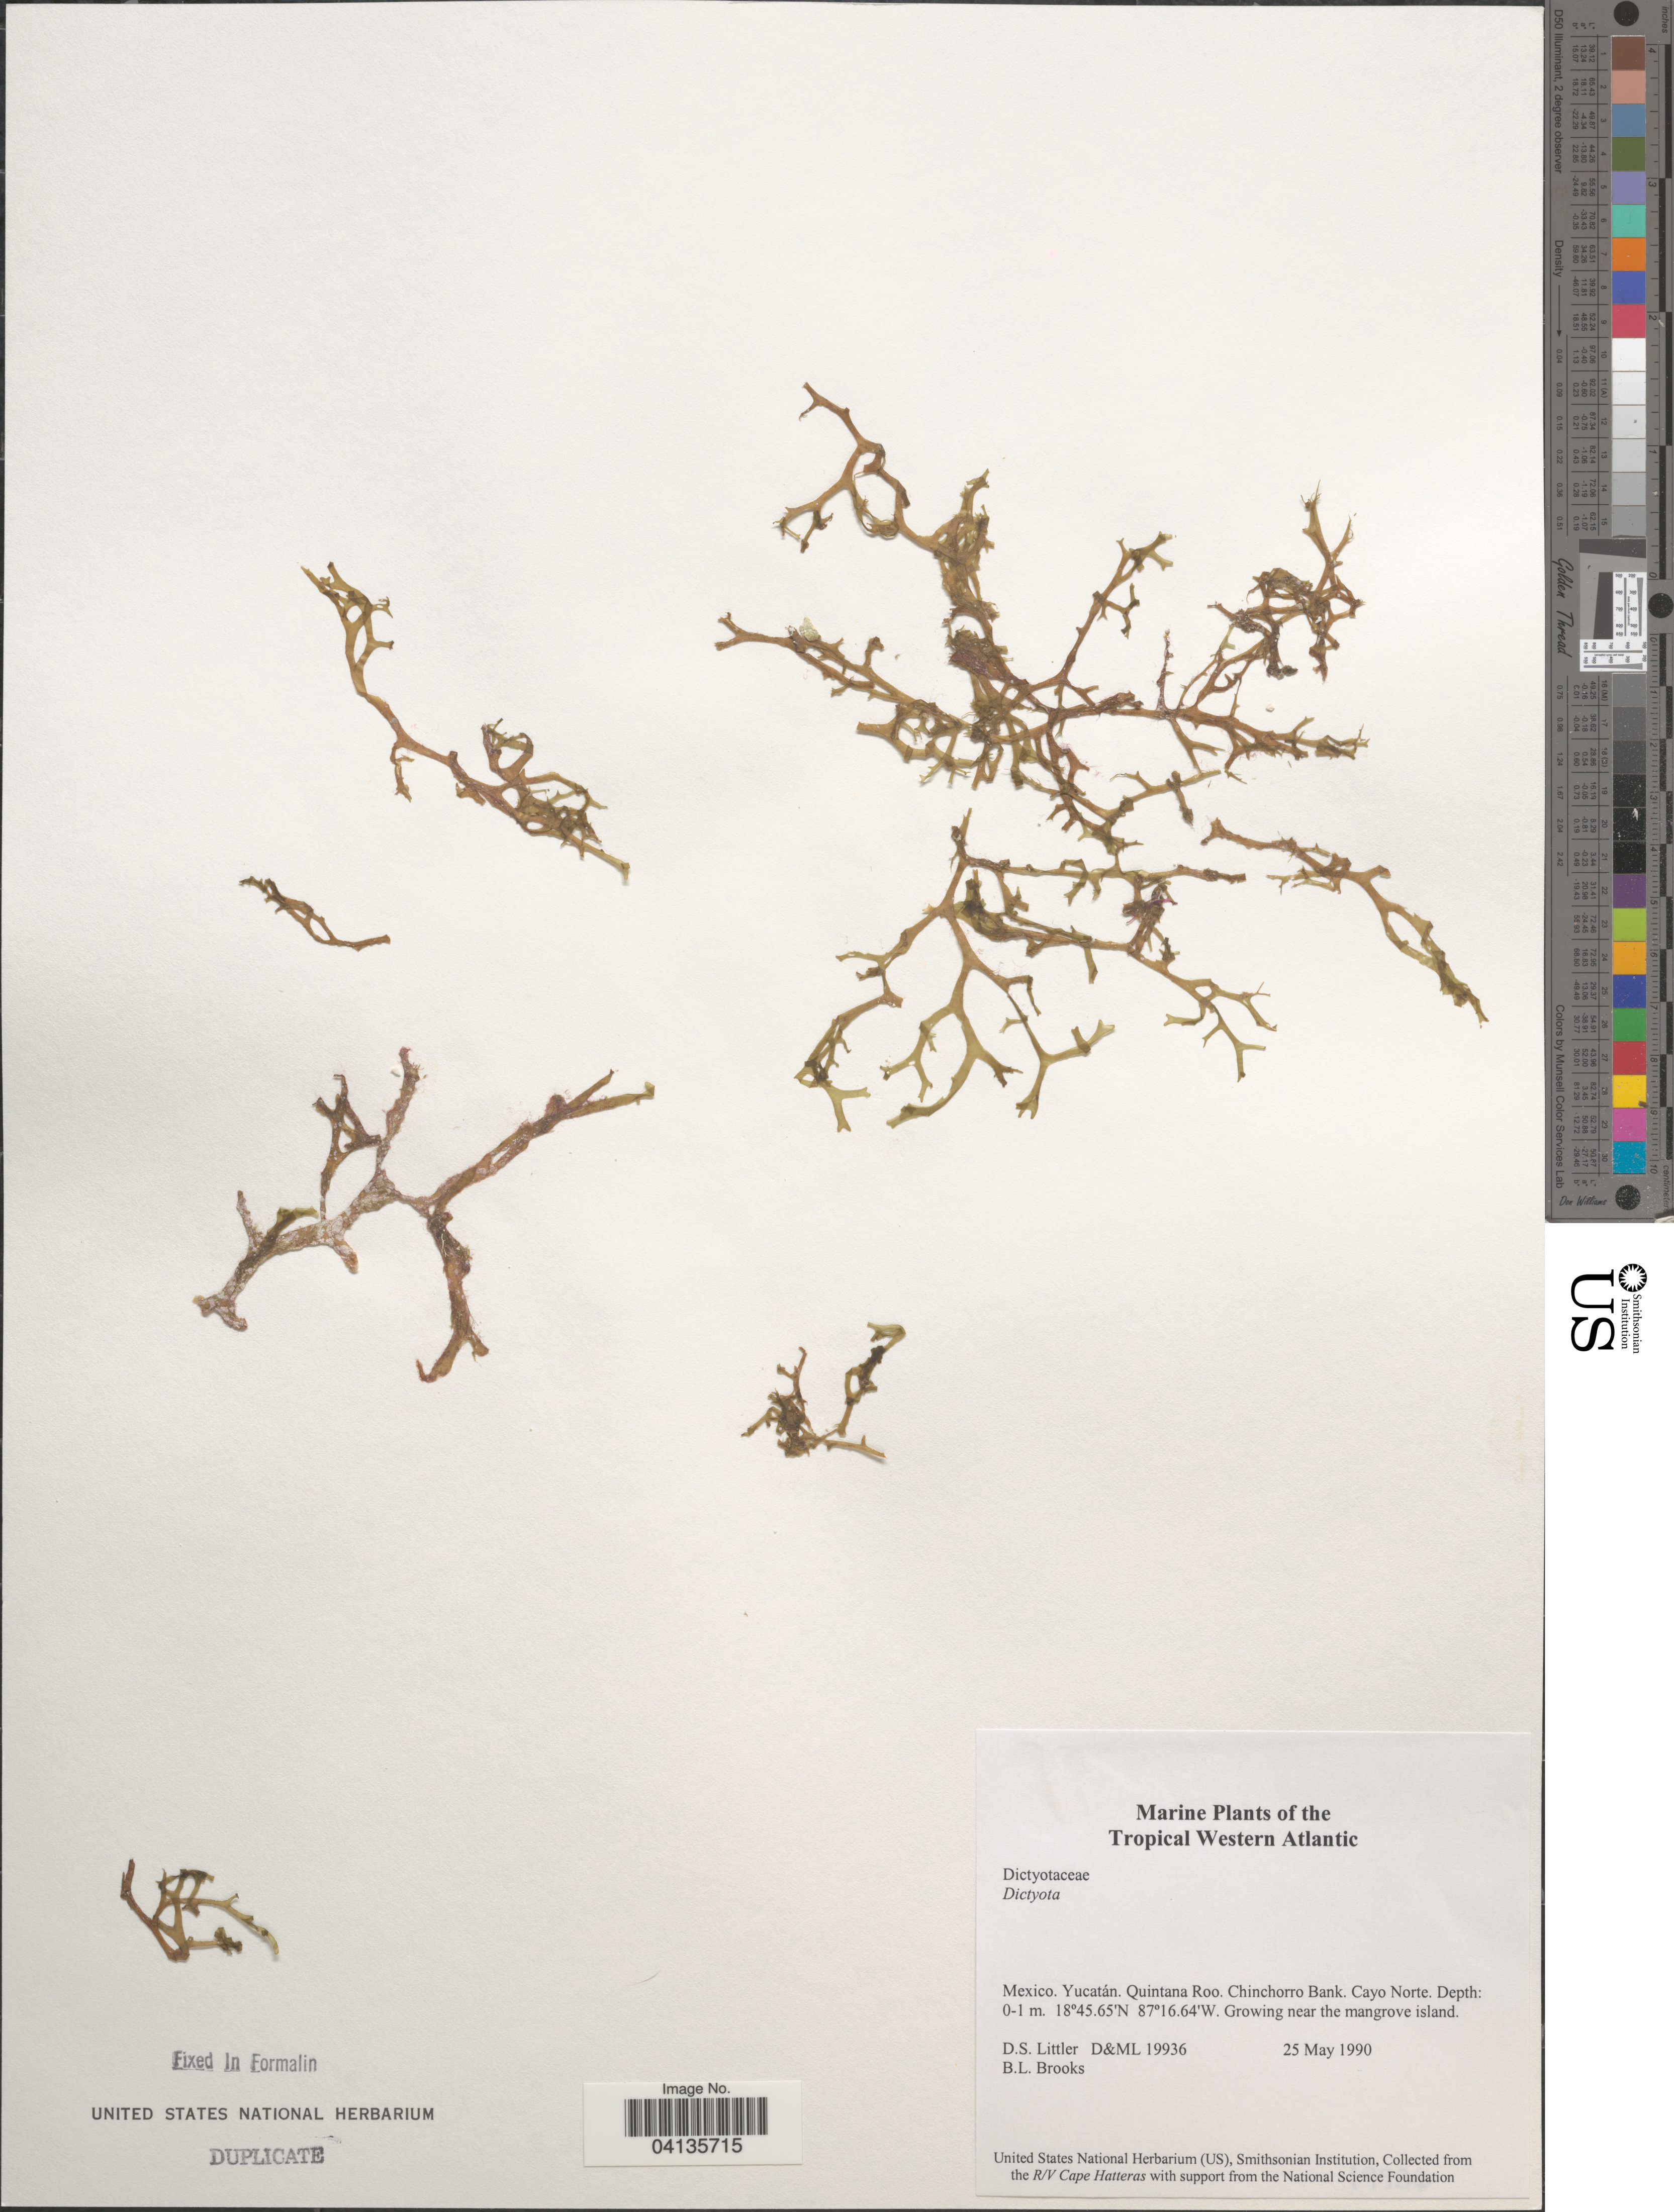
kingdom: Chromista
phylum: Ochrophyta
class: Phaeophyceae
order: Dictyotales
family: Dictyotaceae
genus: Dictyota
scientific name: Dictyota sp.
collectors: D. S. Littler & B. Brooks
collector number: D&ML19936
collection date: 1990-05-25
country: Mexico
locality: Tropical Western Atlantic. Yucatán. Quintana Roo. Chinchorro Bank. Cayo Norte. Growing near the mangrove island.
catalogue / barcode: US 238535